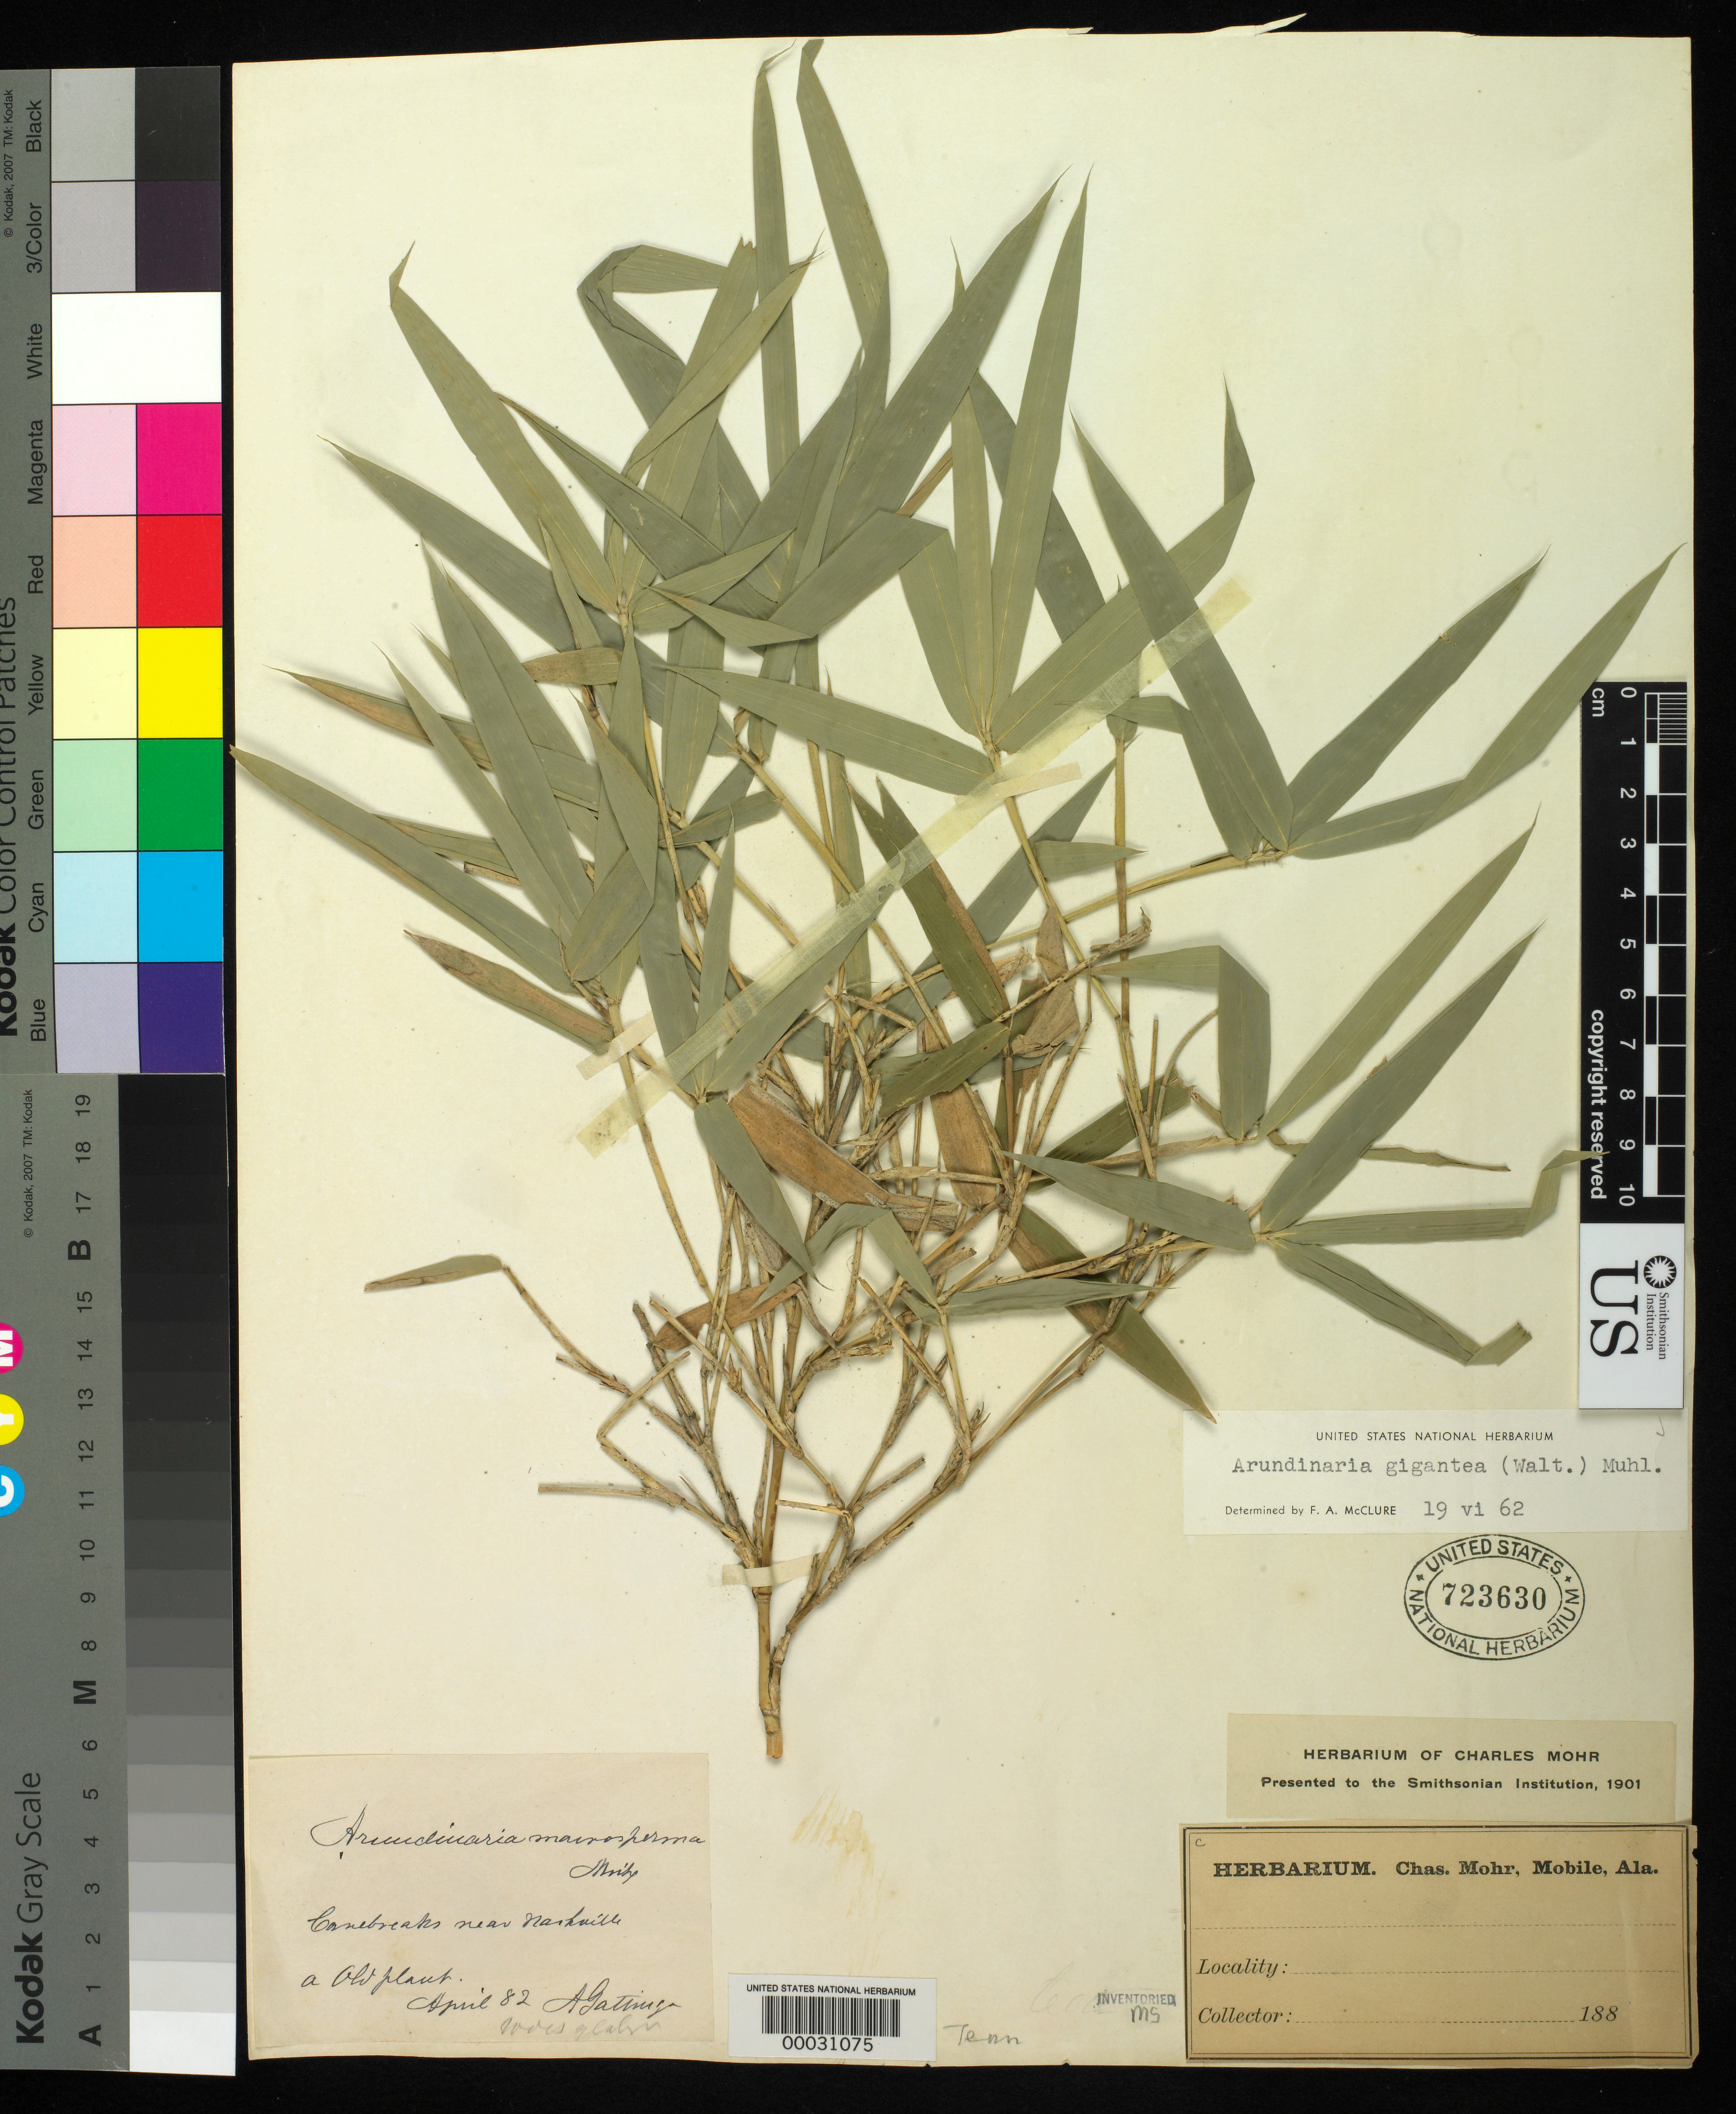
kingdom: Plantae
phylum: Tracheophyta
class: Liliopsida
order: Poales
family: Poaceae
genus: Arundinaria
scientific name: Arundinaria gigantea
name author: (Walter) Muhl.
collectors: A. Gattinger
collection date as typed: Apr 1882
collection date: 1882-04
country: United States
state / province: Tennessee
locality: Canebrakes, nashville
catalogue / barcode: US 723630